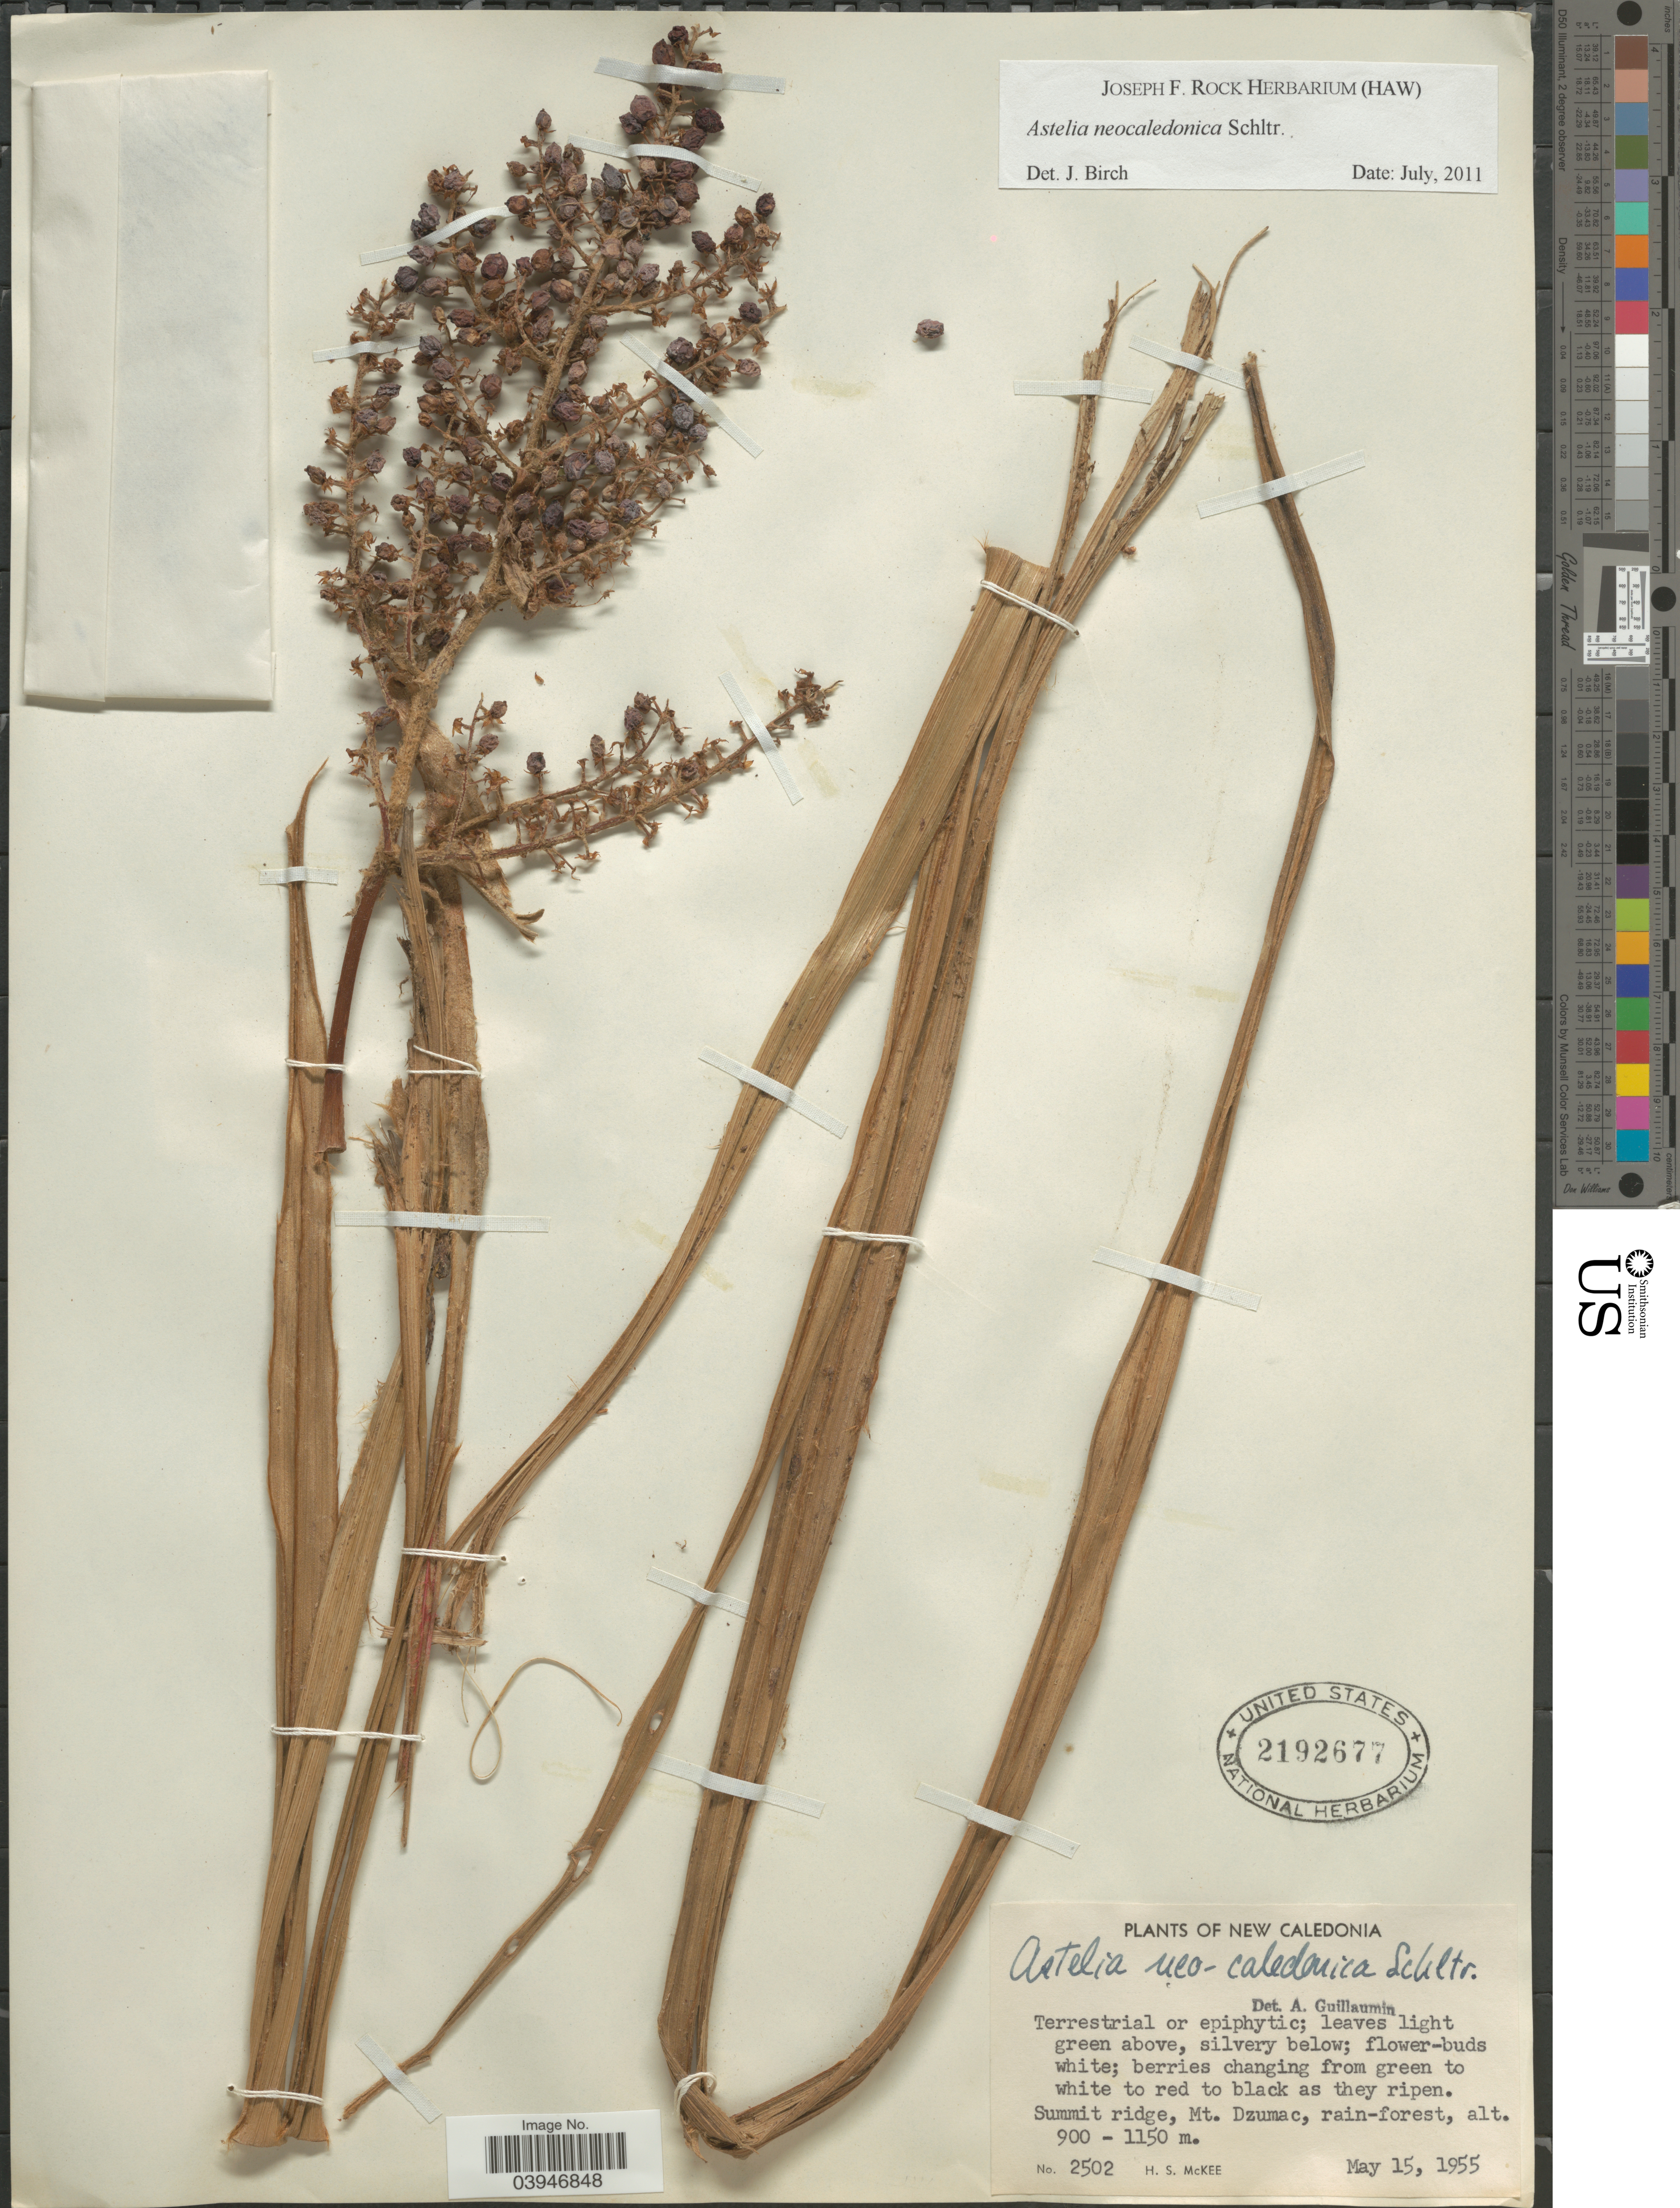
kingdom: Plantae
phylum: Tracheophyta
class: Liliopsida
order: Asparagales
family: Asteliaceae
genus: Astelia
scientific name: Astelia neocaledonica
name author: Schltr.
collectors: H. S. McKee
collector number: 2502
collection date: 1955-05-15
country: New Caledonia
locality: Summit ridge, Mt. Dzumac.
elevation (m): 900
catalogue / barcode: US 2192677